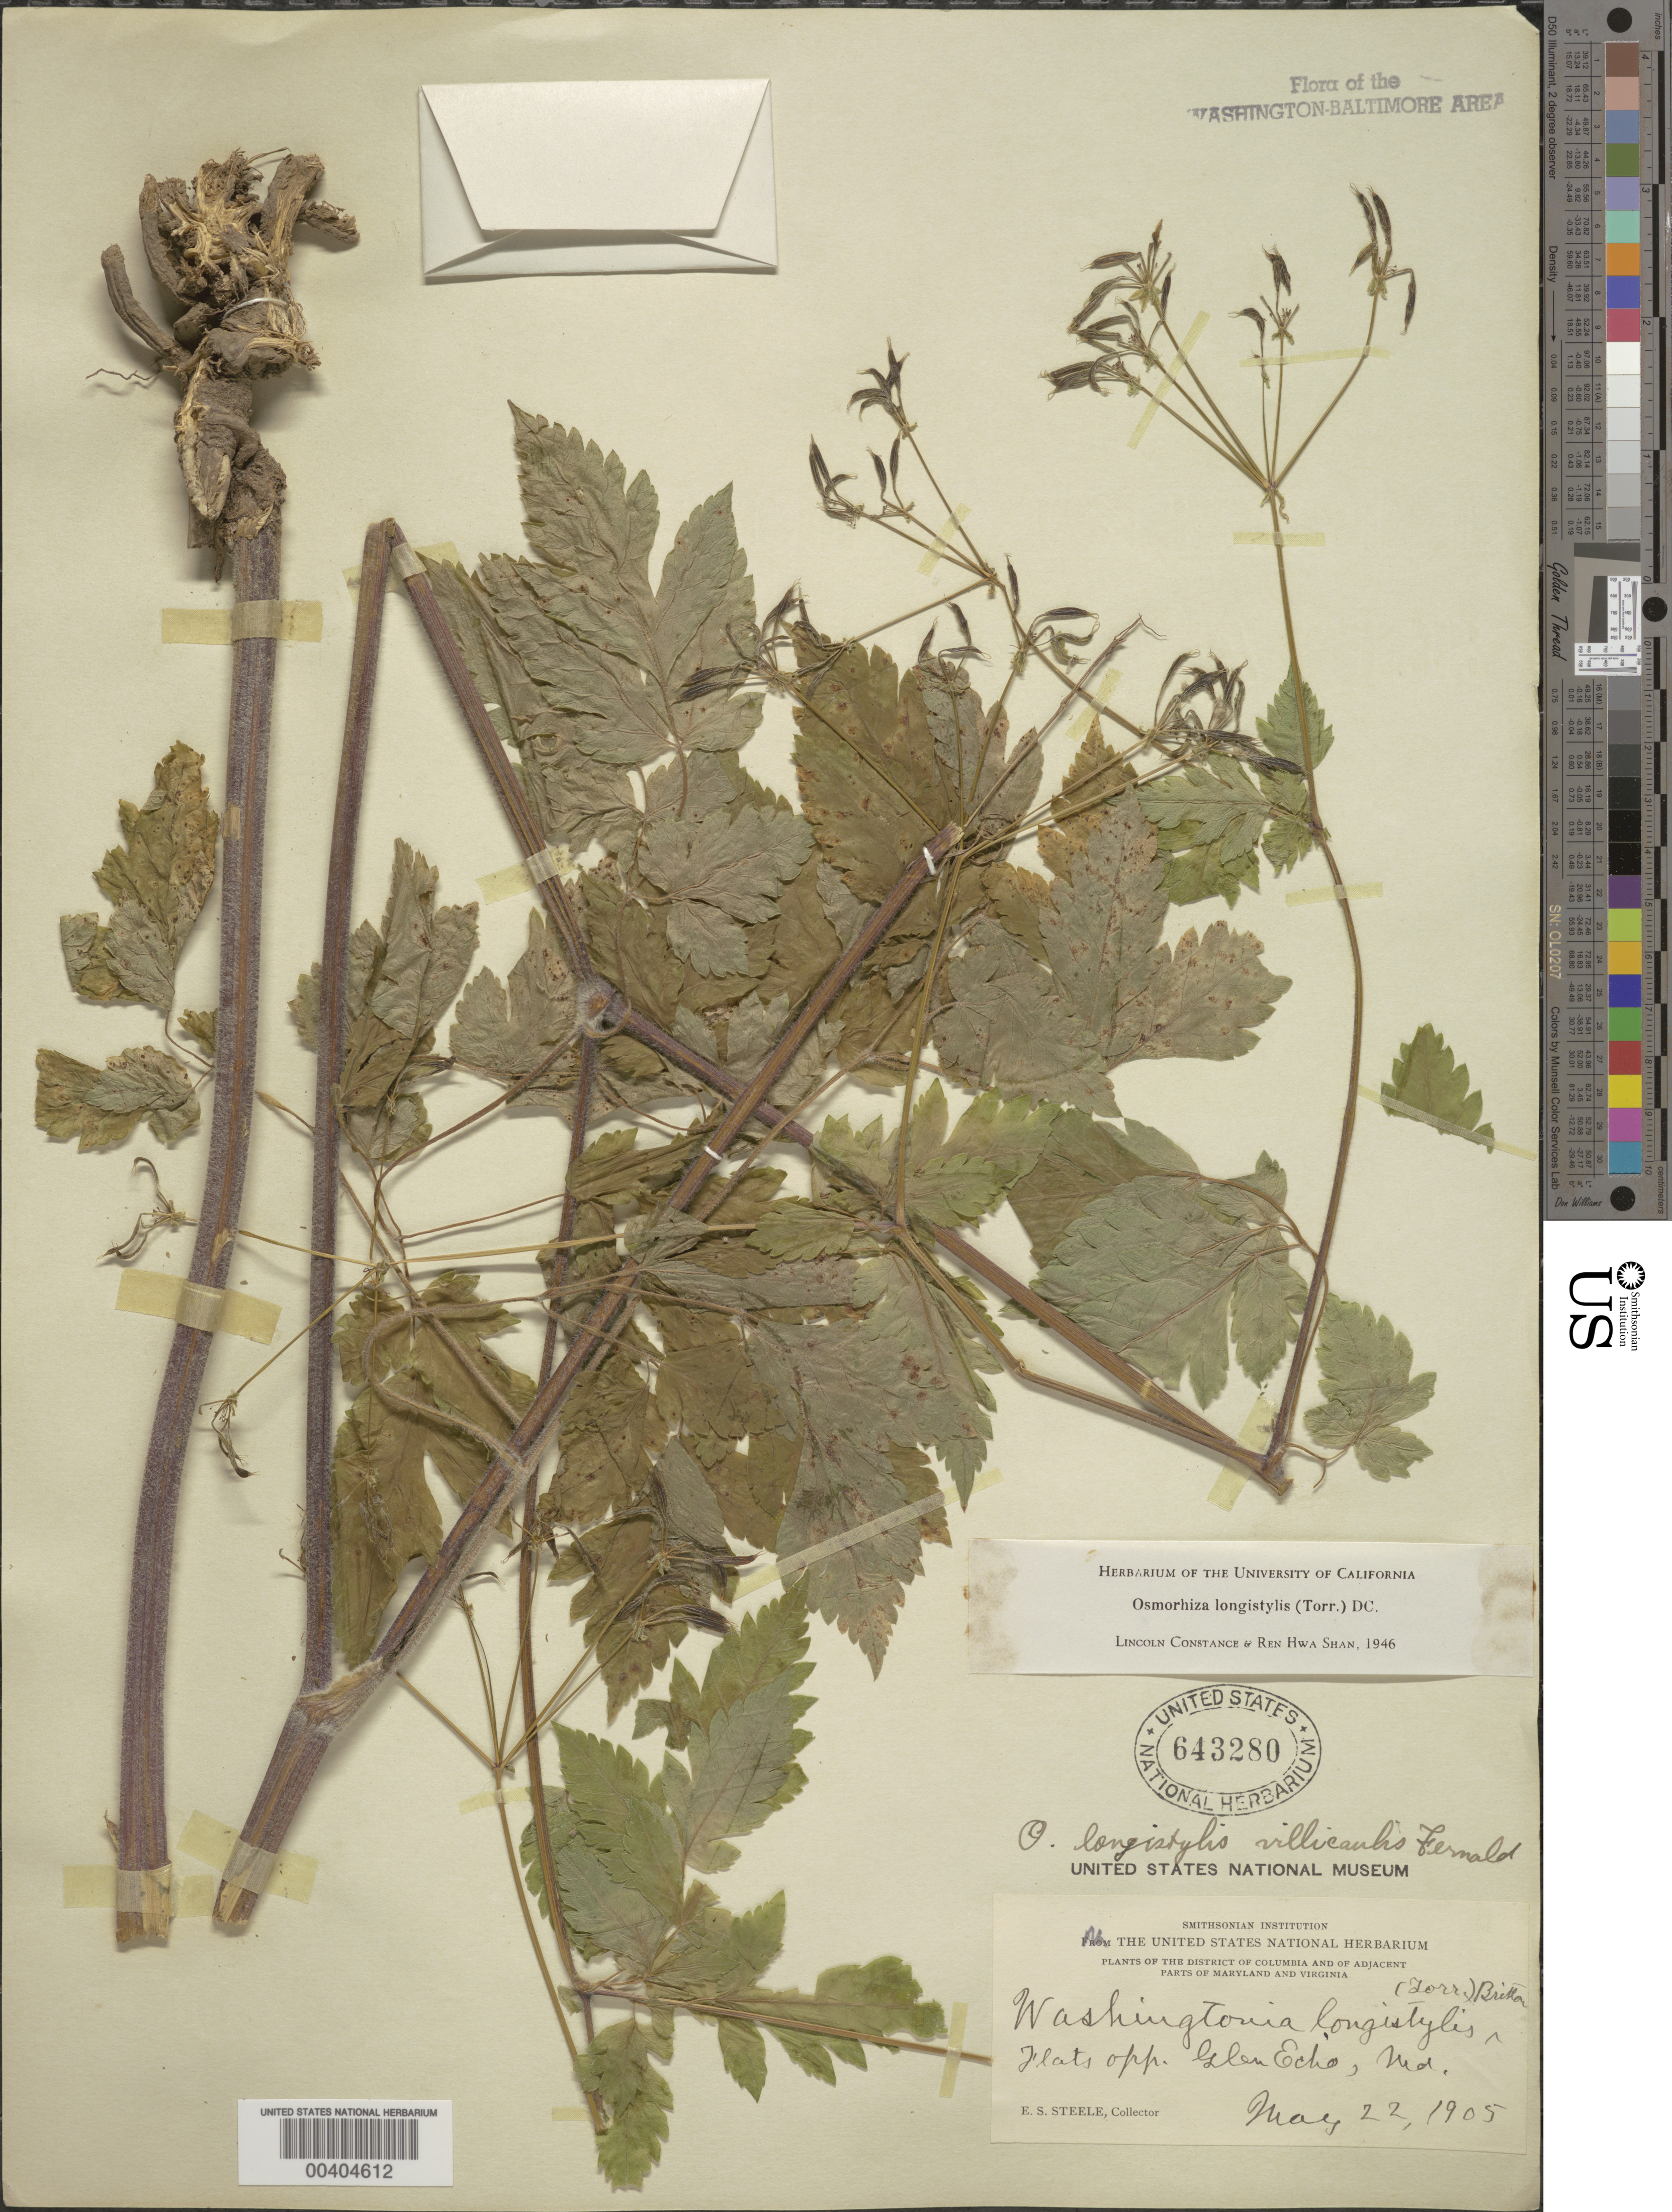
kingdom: Plantae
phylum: Tracheophyta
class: Magnoliopsida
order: Apiales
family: Apiaceae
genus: Osmorhiza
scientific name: Osmorhiza longistylis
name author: (Torr.) DC.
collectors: E. Steele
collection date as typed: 22 May 1905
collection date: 1905-05-22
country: United States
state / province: Maryland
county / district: Montgomery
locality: opposite Glen Echo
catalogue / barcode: US 643280